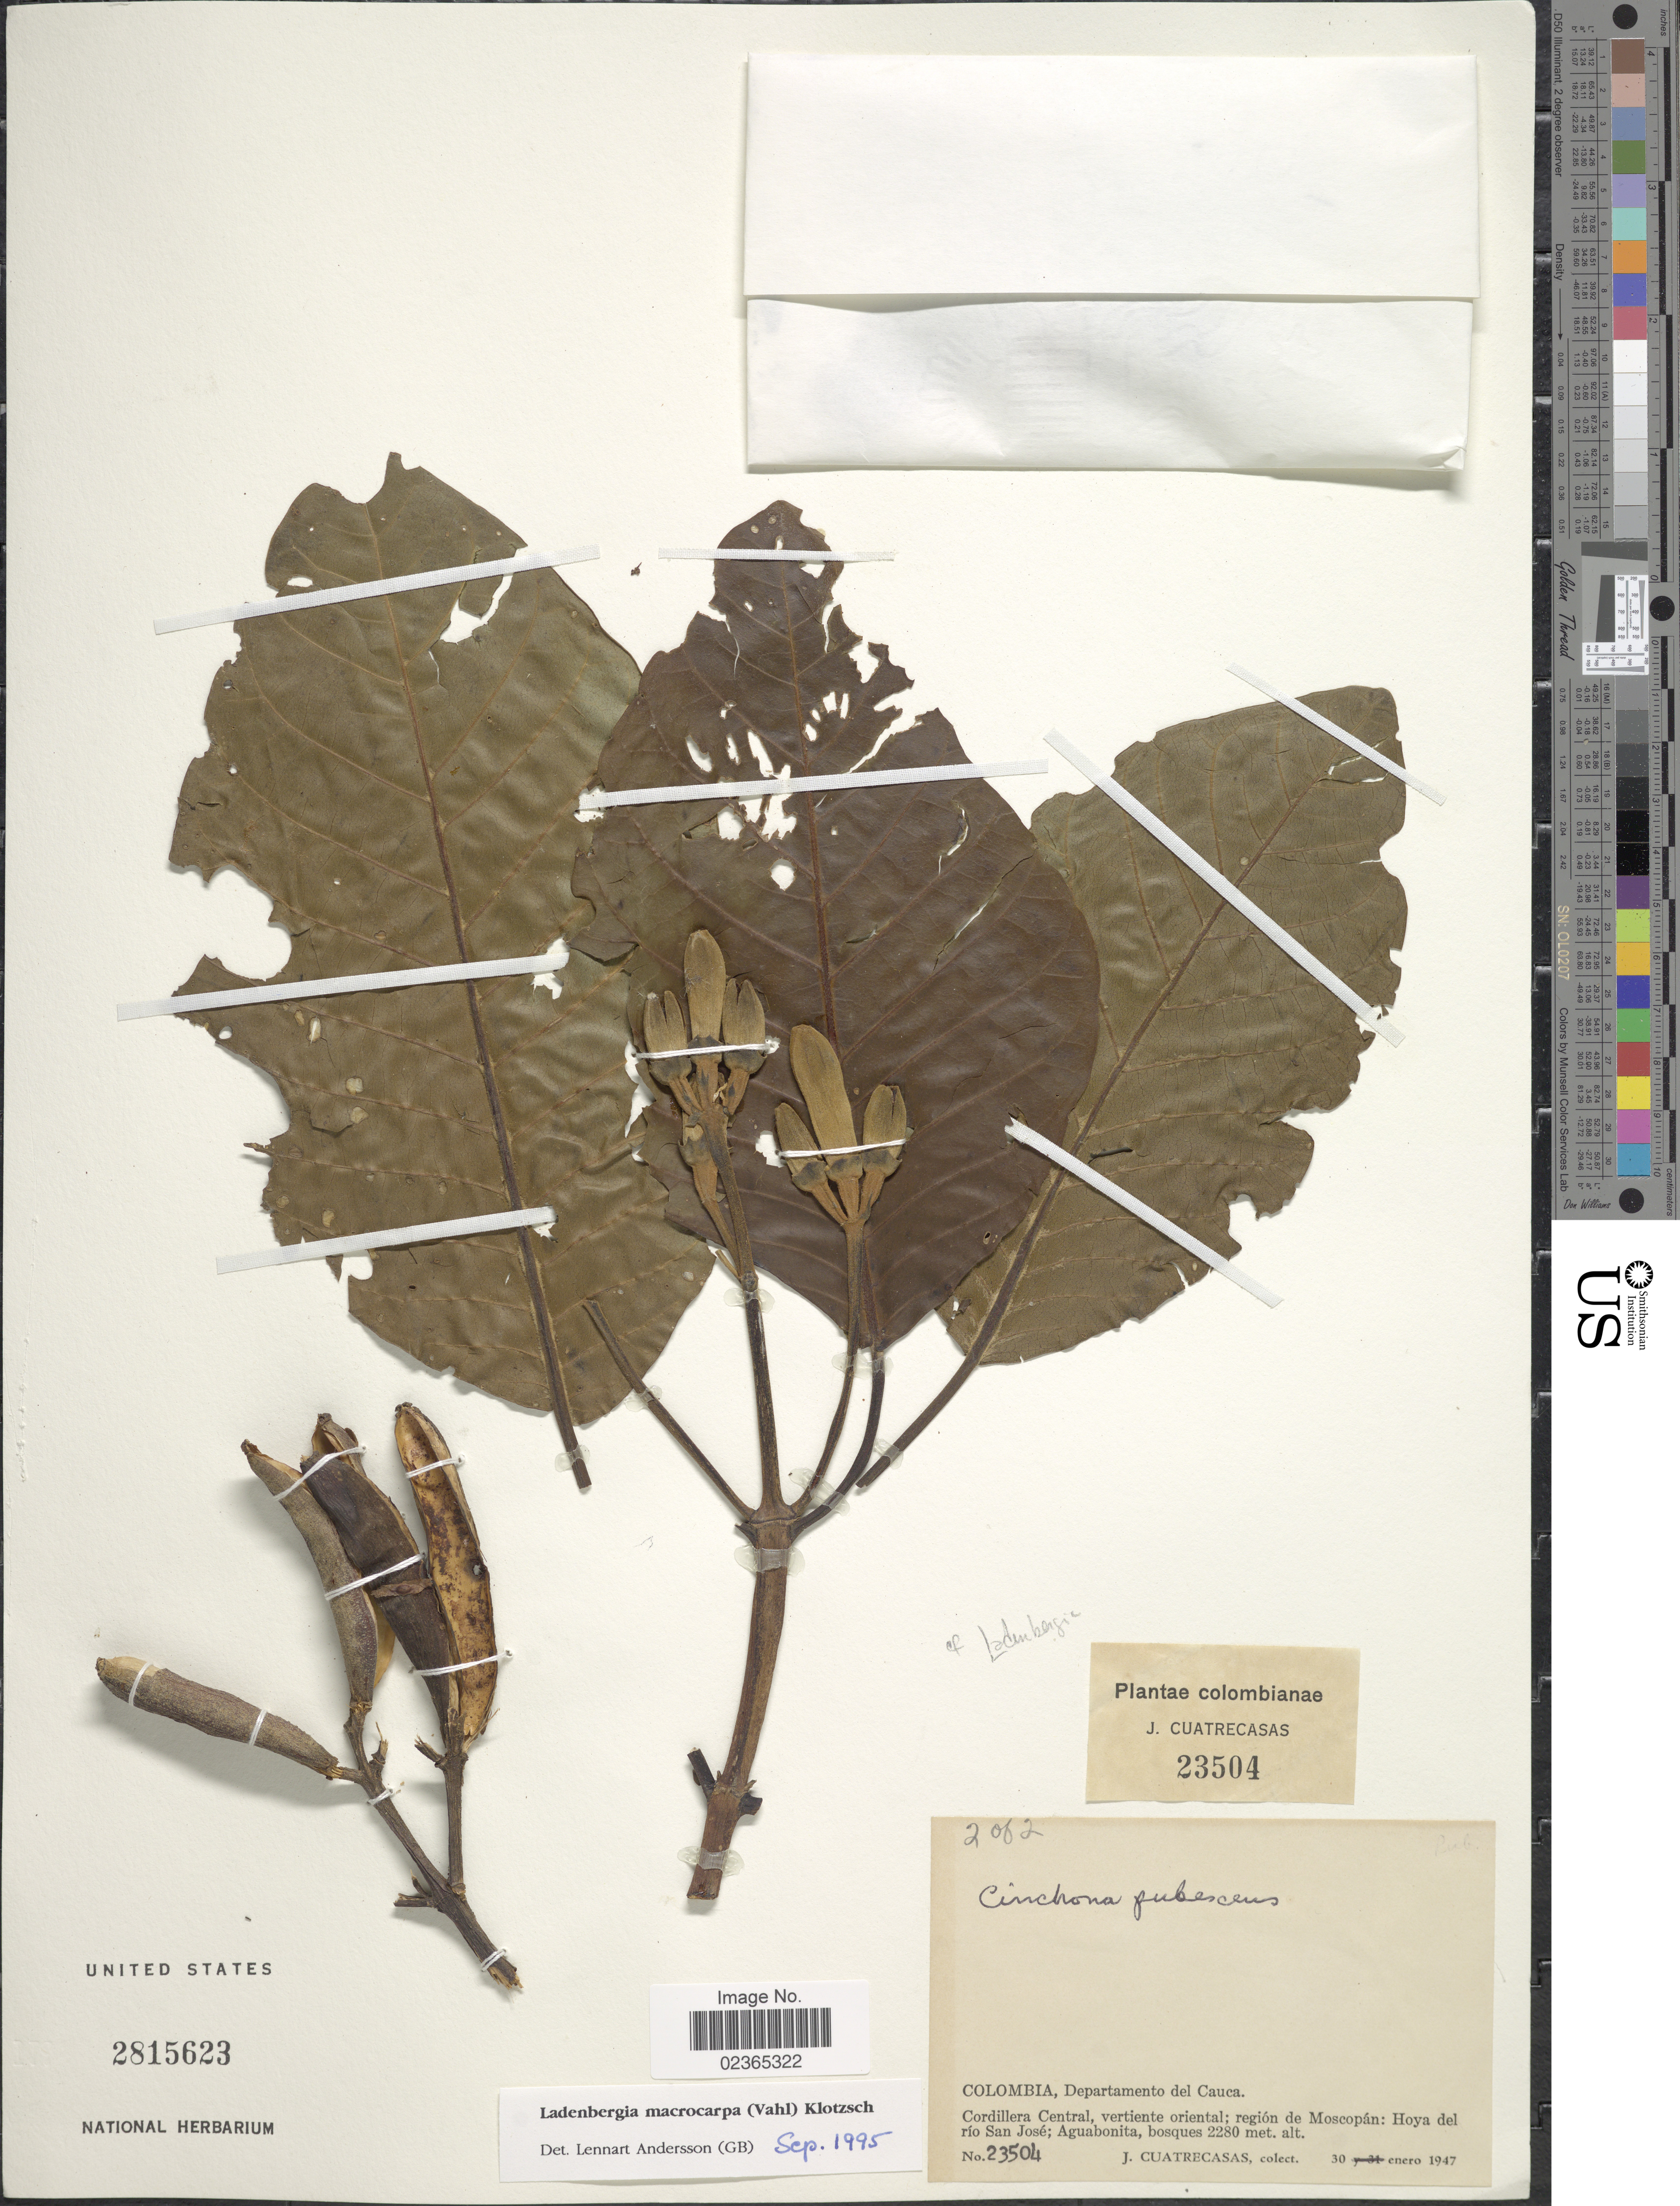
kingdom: Plantae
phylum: Tracheophyta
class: Magnoliopsida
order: Gentianales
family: Rubiaceae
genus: Ladenbergia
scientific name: Ladenbergia macrocarpa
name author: (Vahl) Klotzsch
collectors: J. Cuatrecasas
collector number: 23504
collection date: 1947-01-30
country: Colombia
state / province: Cauca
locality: Departamento del Cauca. Cordillera Central, vertiente oriental; region de Moscopan: Hoya del rio San Jose; Aguabonita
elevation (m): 2280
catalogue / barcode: US 2815623